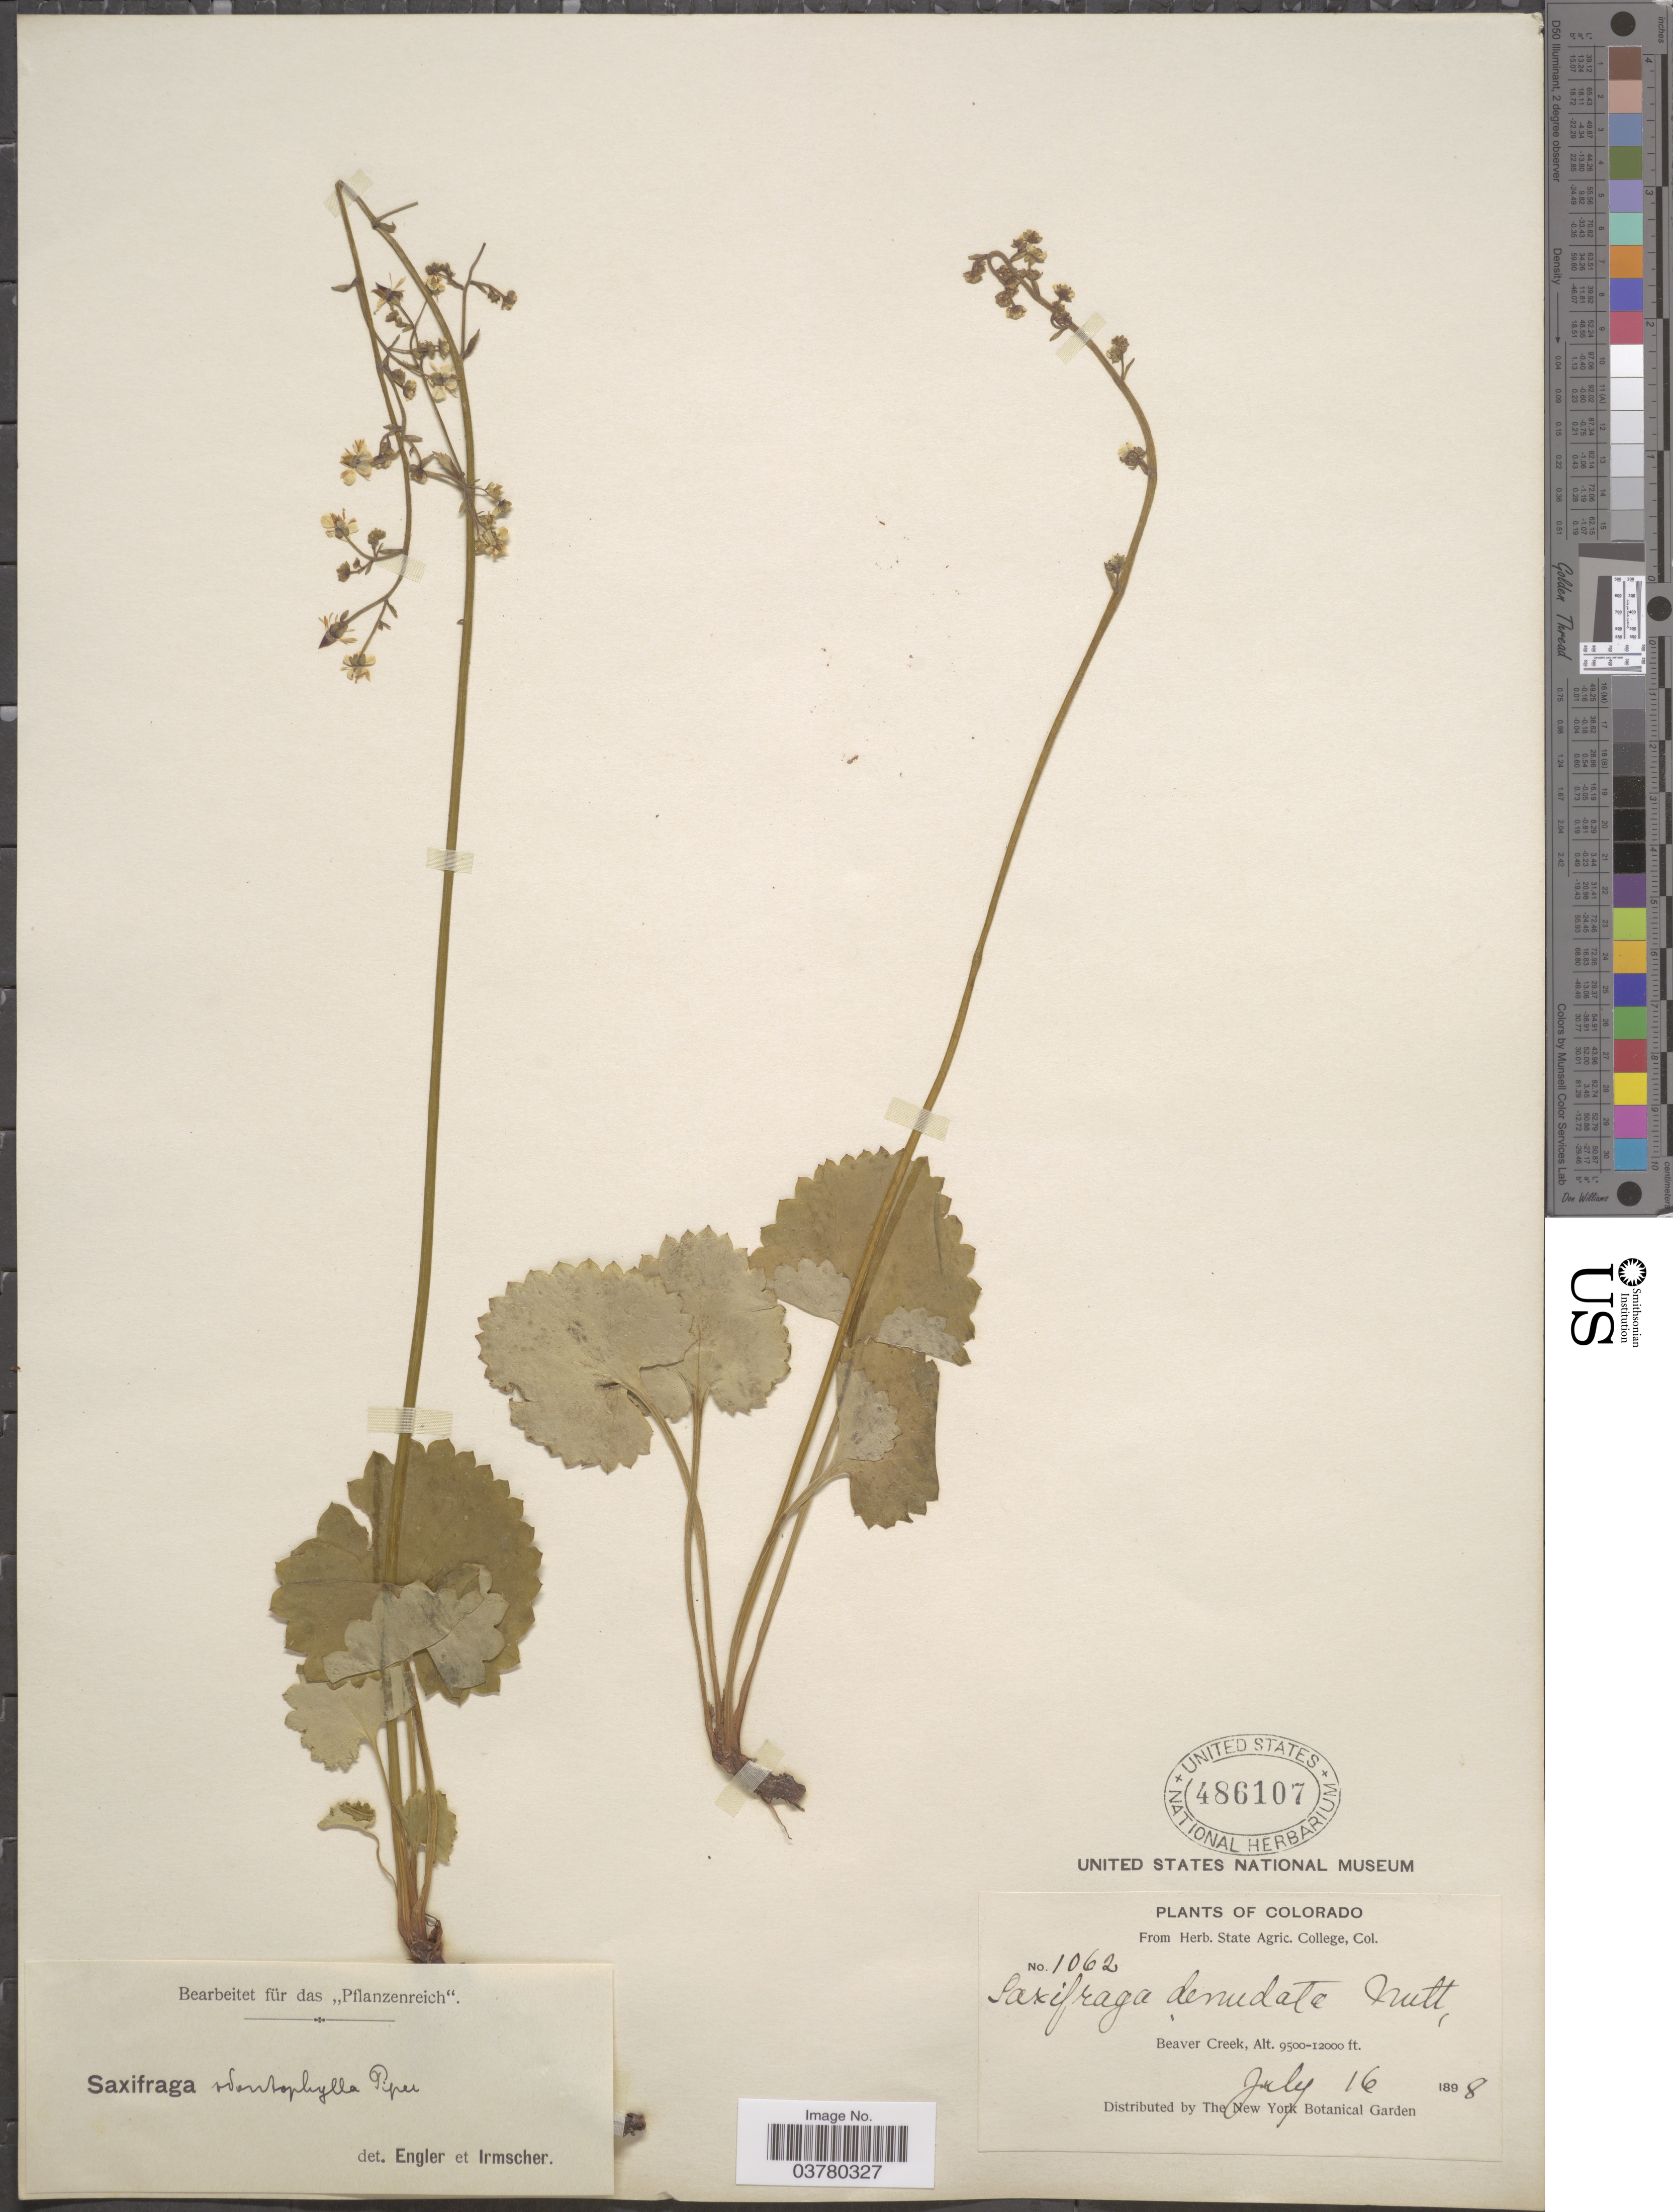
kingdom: Plantae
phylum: Tracheophyta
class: Magnoliopsida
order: Saxifragales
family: Saxifragaceae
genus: Micranthes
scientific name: Micranthes odontoloma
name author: (Piper) A. Heller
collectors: ex herb. State Agric. College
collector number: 1062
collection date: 1898-07-16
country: United States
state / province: Colorado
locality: Beaver Creek.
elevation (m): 2896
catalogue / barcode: US 486107